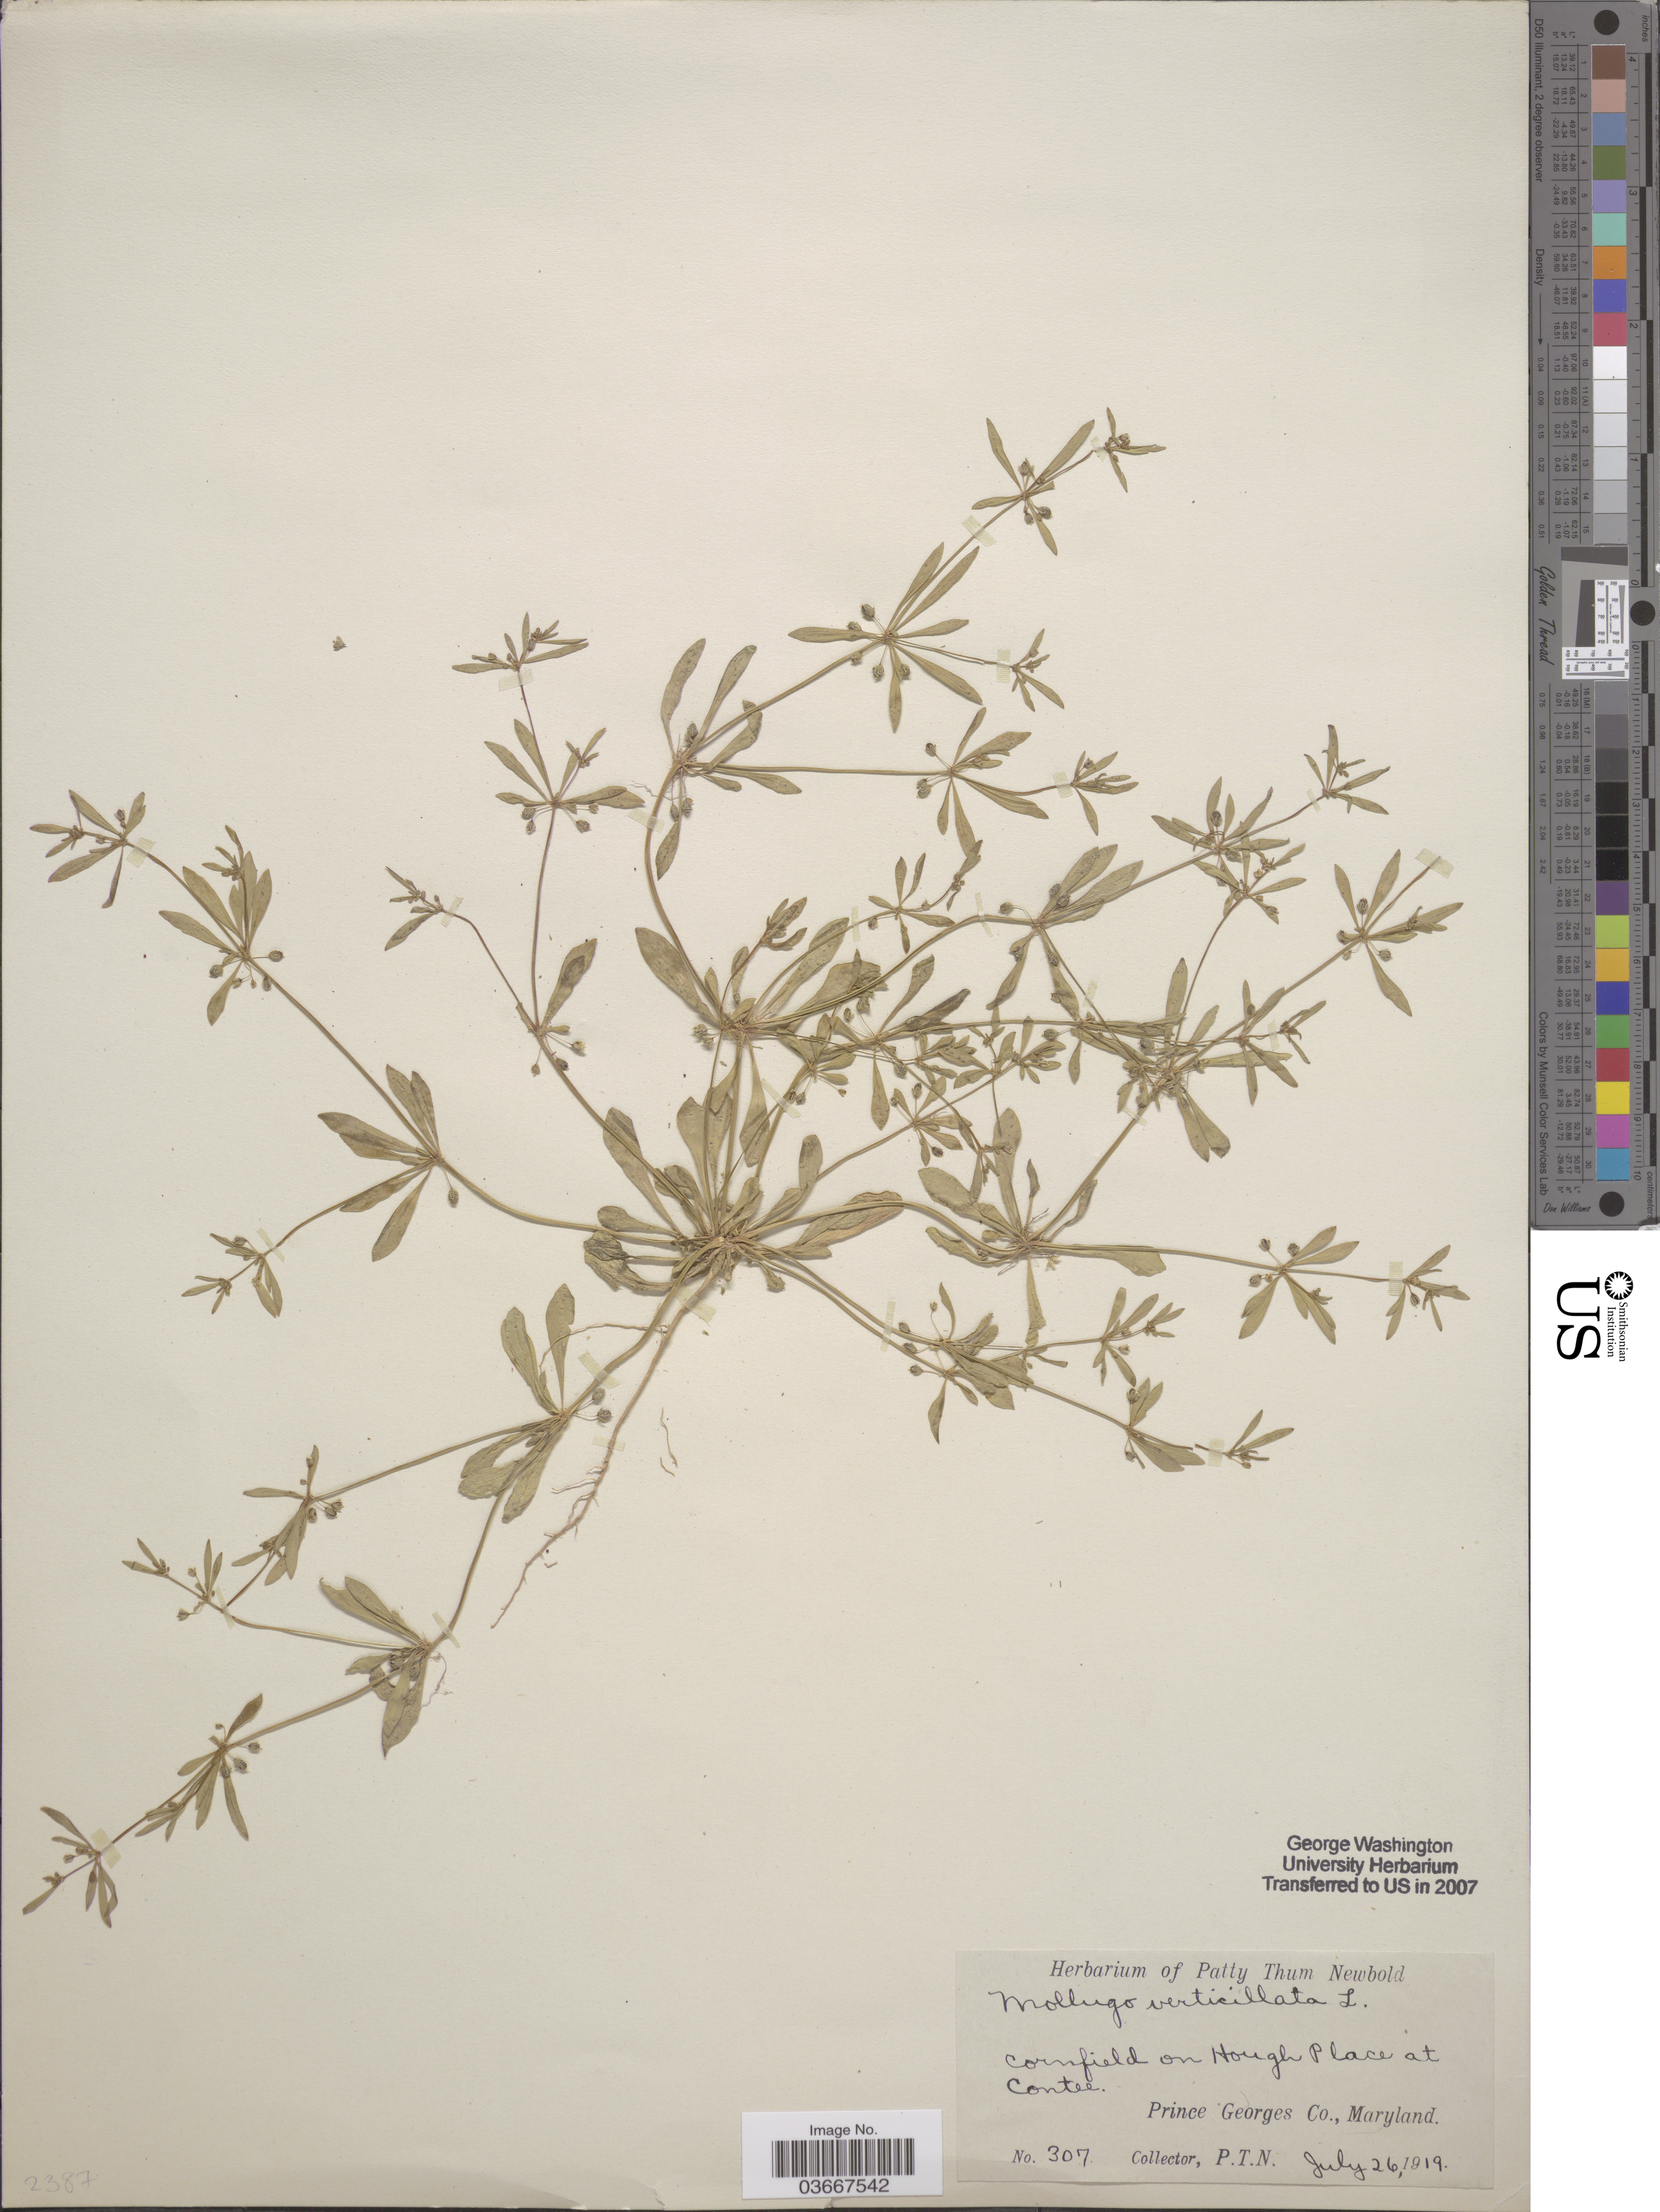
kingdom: Plantae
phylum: Tracheophyta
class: Magnoliopsida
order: Caryophyllales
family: Molluginaceae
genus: Mollugo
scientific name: Mollugo verticillata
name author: L.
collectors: P. Newbold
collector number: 307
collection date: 1919-07-26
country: United States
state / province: Maryland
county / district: Prince George's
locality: Cornfield on Hough Place at Contee. Prince Georges Co.